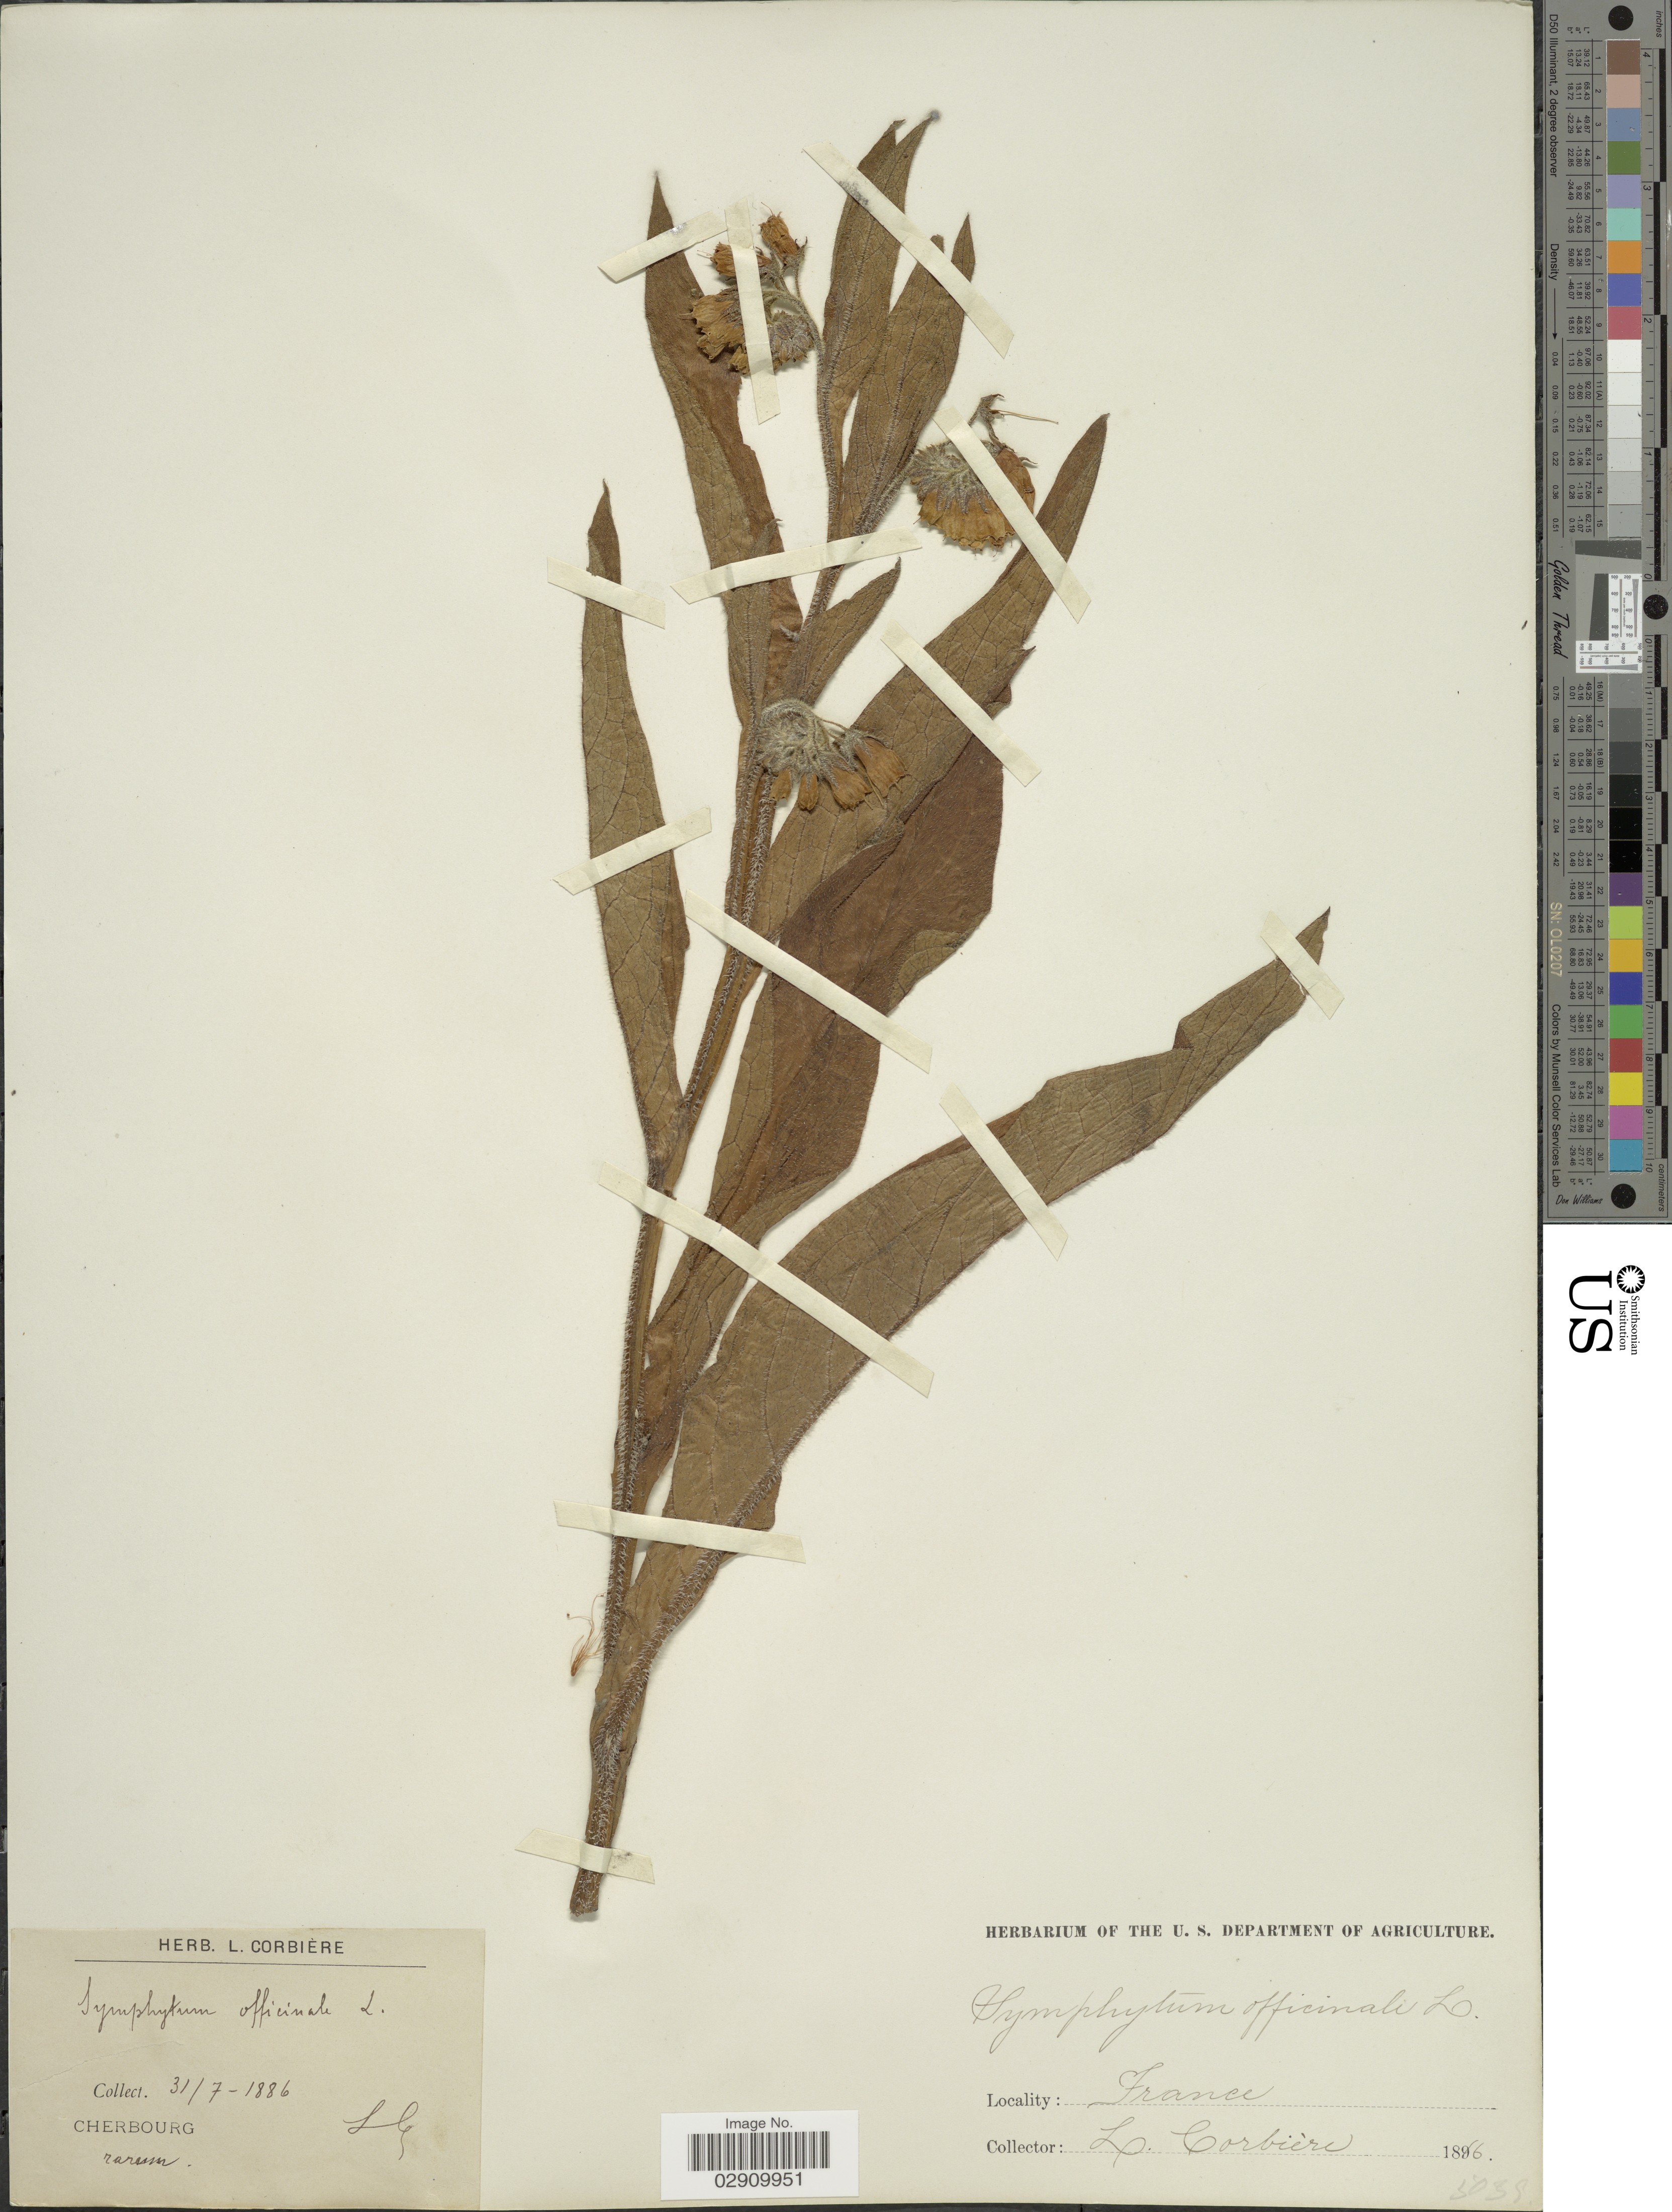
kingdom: Plantae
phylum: Tracheophyta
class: Magnoliopsida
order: Boraginales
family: Boraginaceae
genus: Symphytum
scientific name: Symphytum officinale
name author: L.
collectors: L. Corbière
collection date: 1886-07-31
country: France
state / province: Normandie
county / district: Manche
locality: Cherbourg.